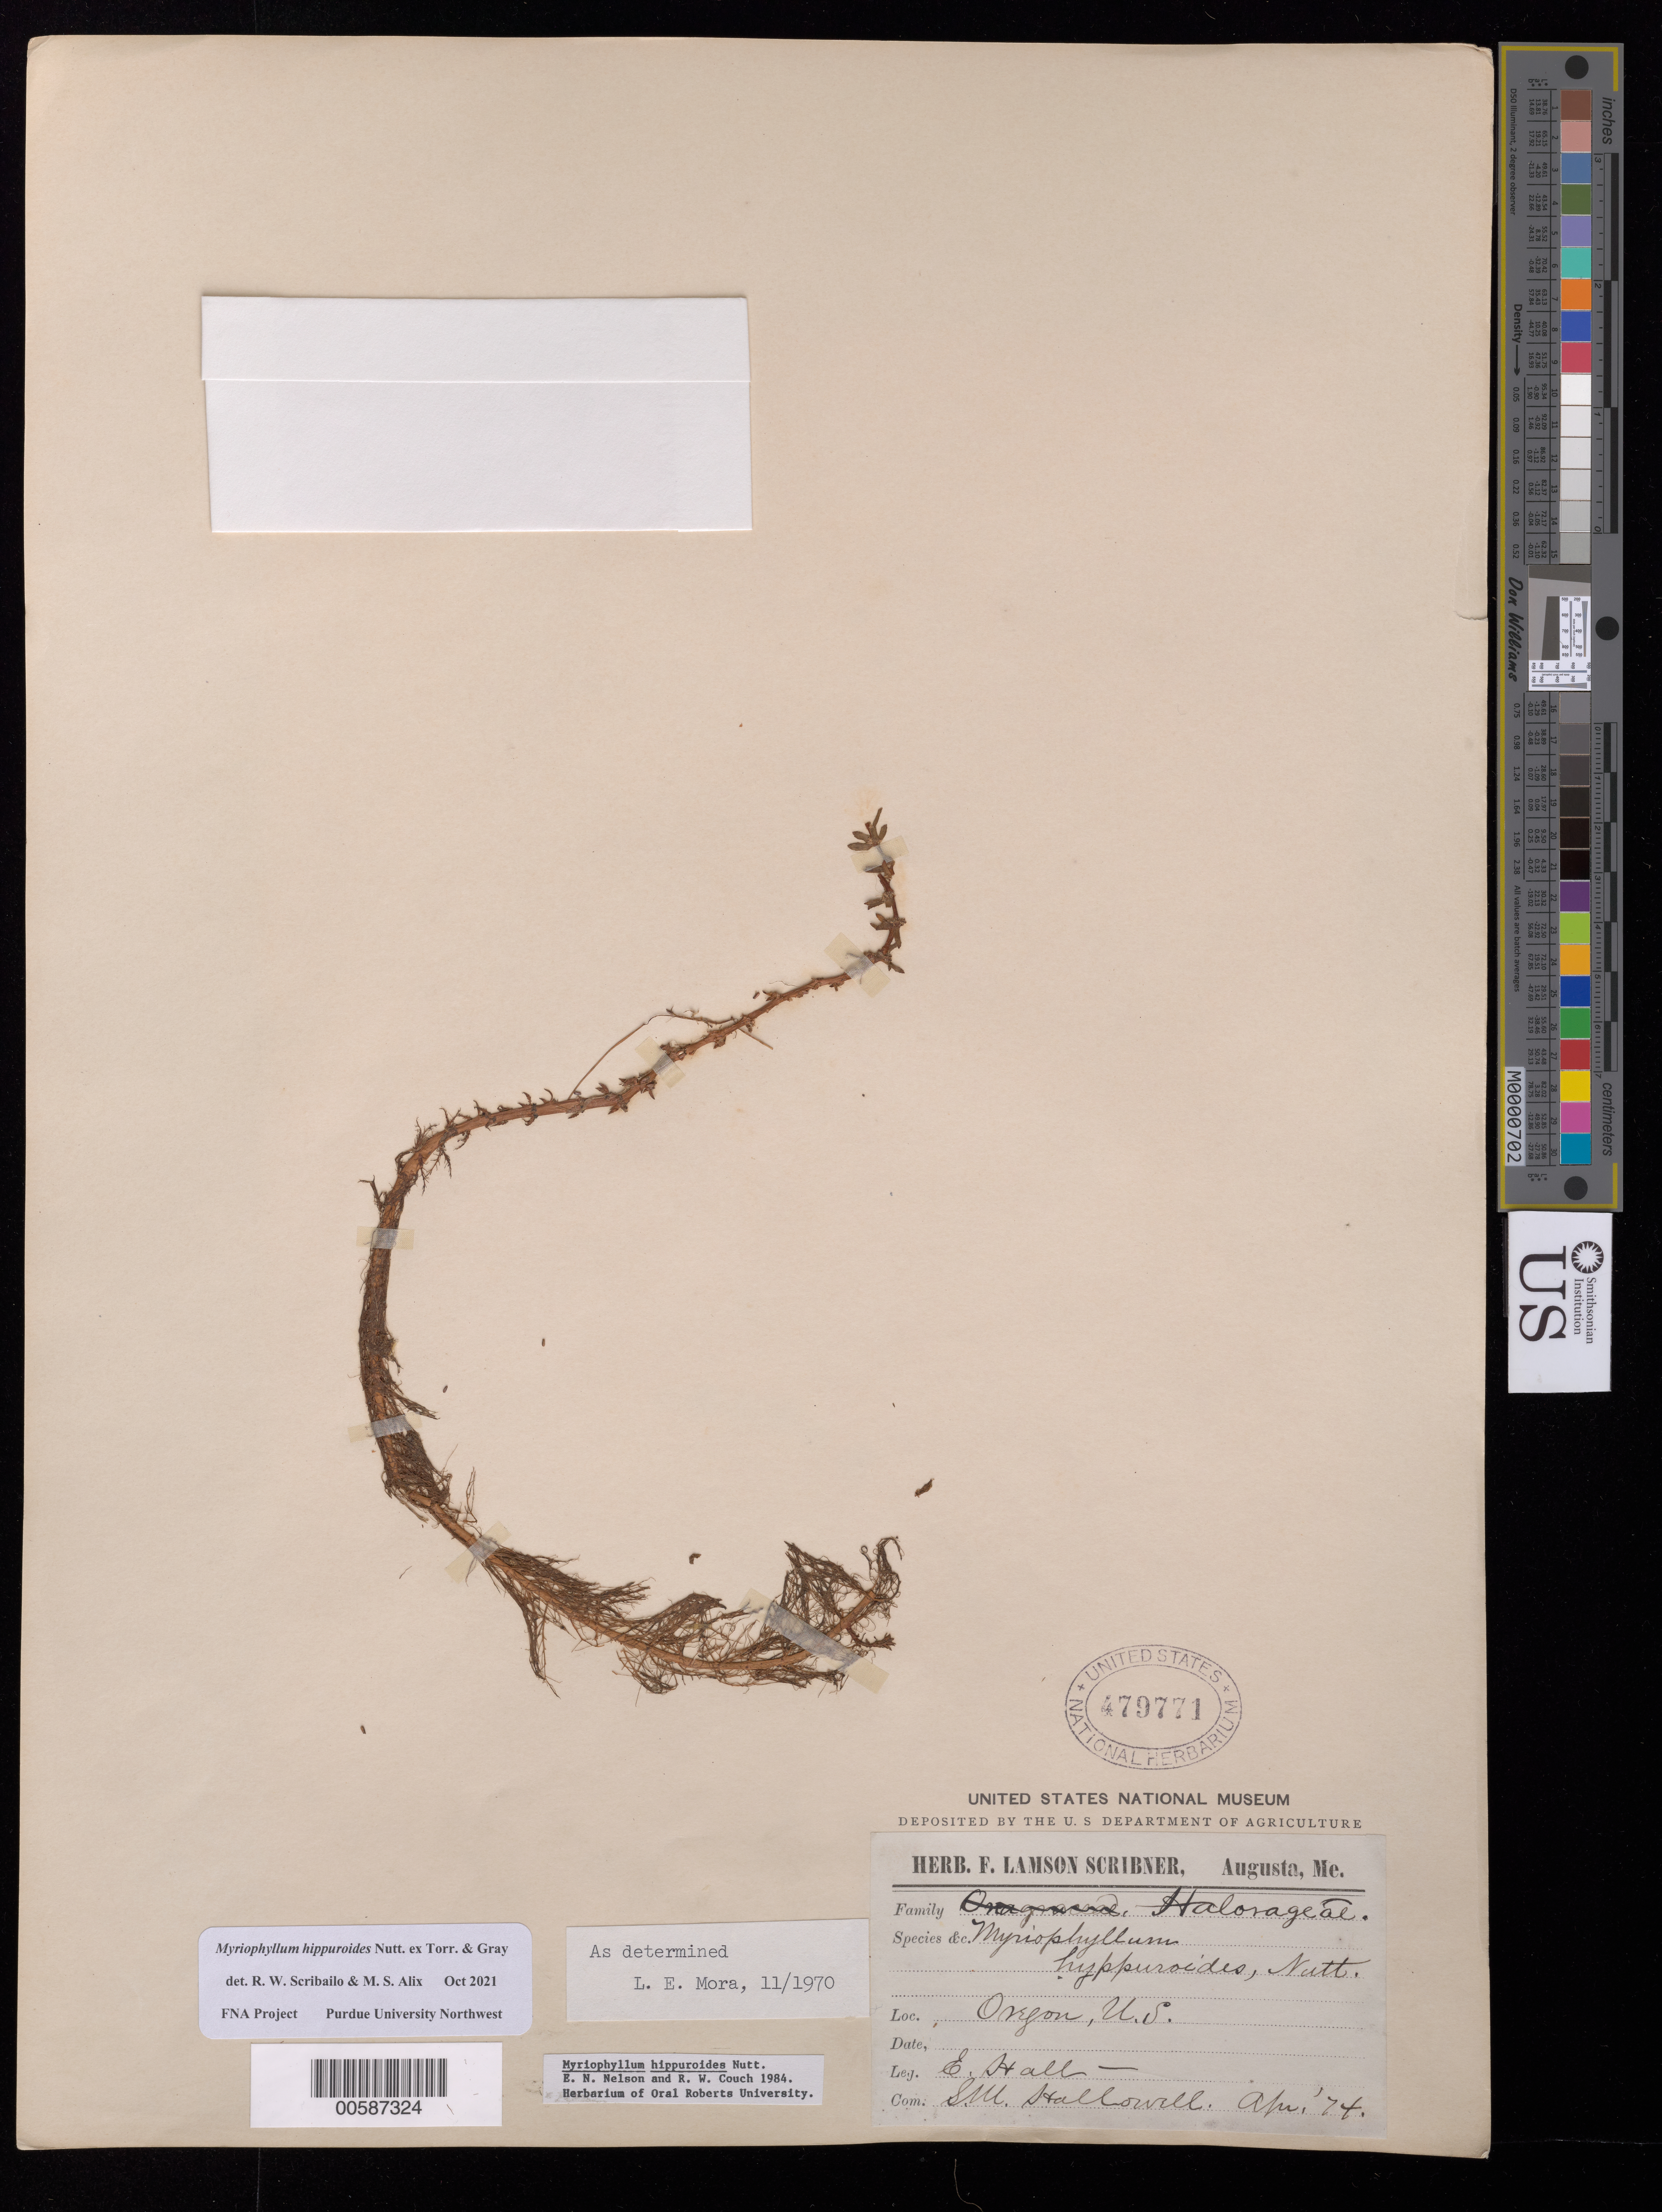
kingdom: Plantae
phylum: Tracheophyta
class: Magnoliopsida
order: Saxifragales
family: Haloragaceae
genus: Myriophyllum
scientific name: Myriophyllum hippuroides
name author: Nutt.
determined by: Scribailo, R. W.; Alix, M. S.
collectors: E. Hall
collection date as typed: Apr 1874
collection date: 1874-04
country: United States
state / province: Oregon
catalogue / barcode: US 479771